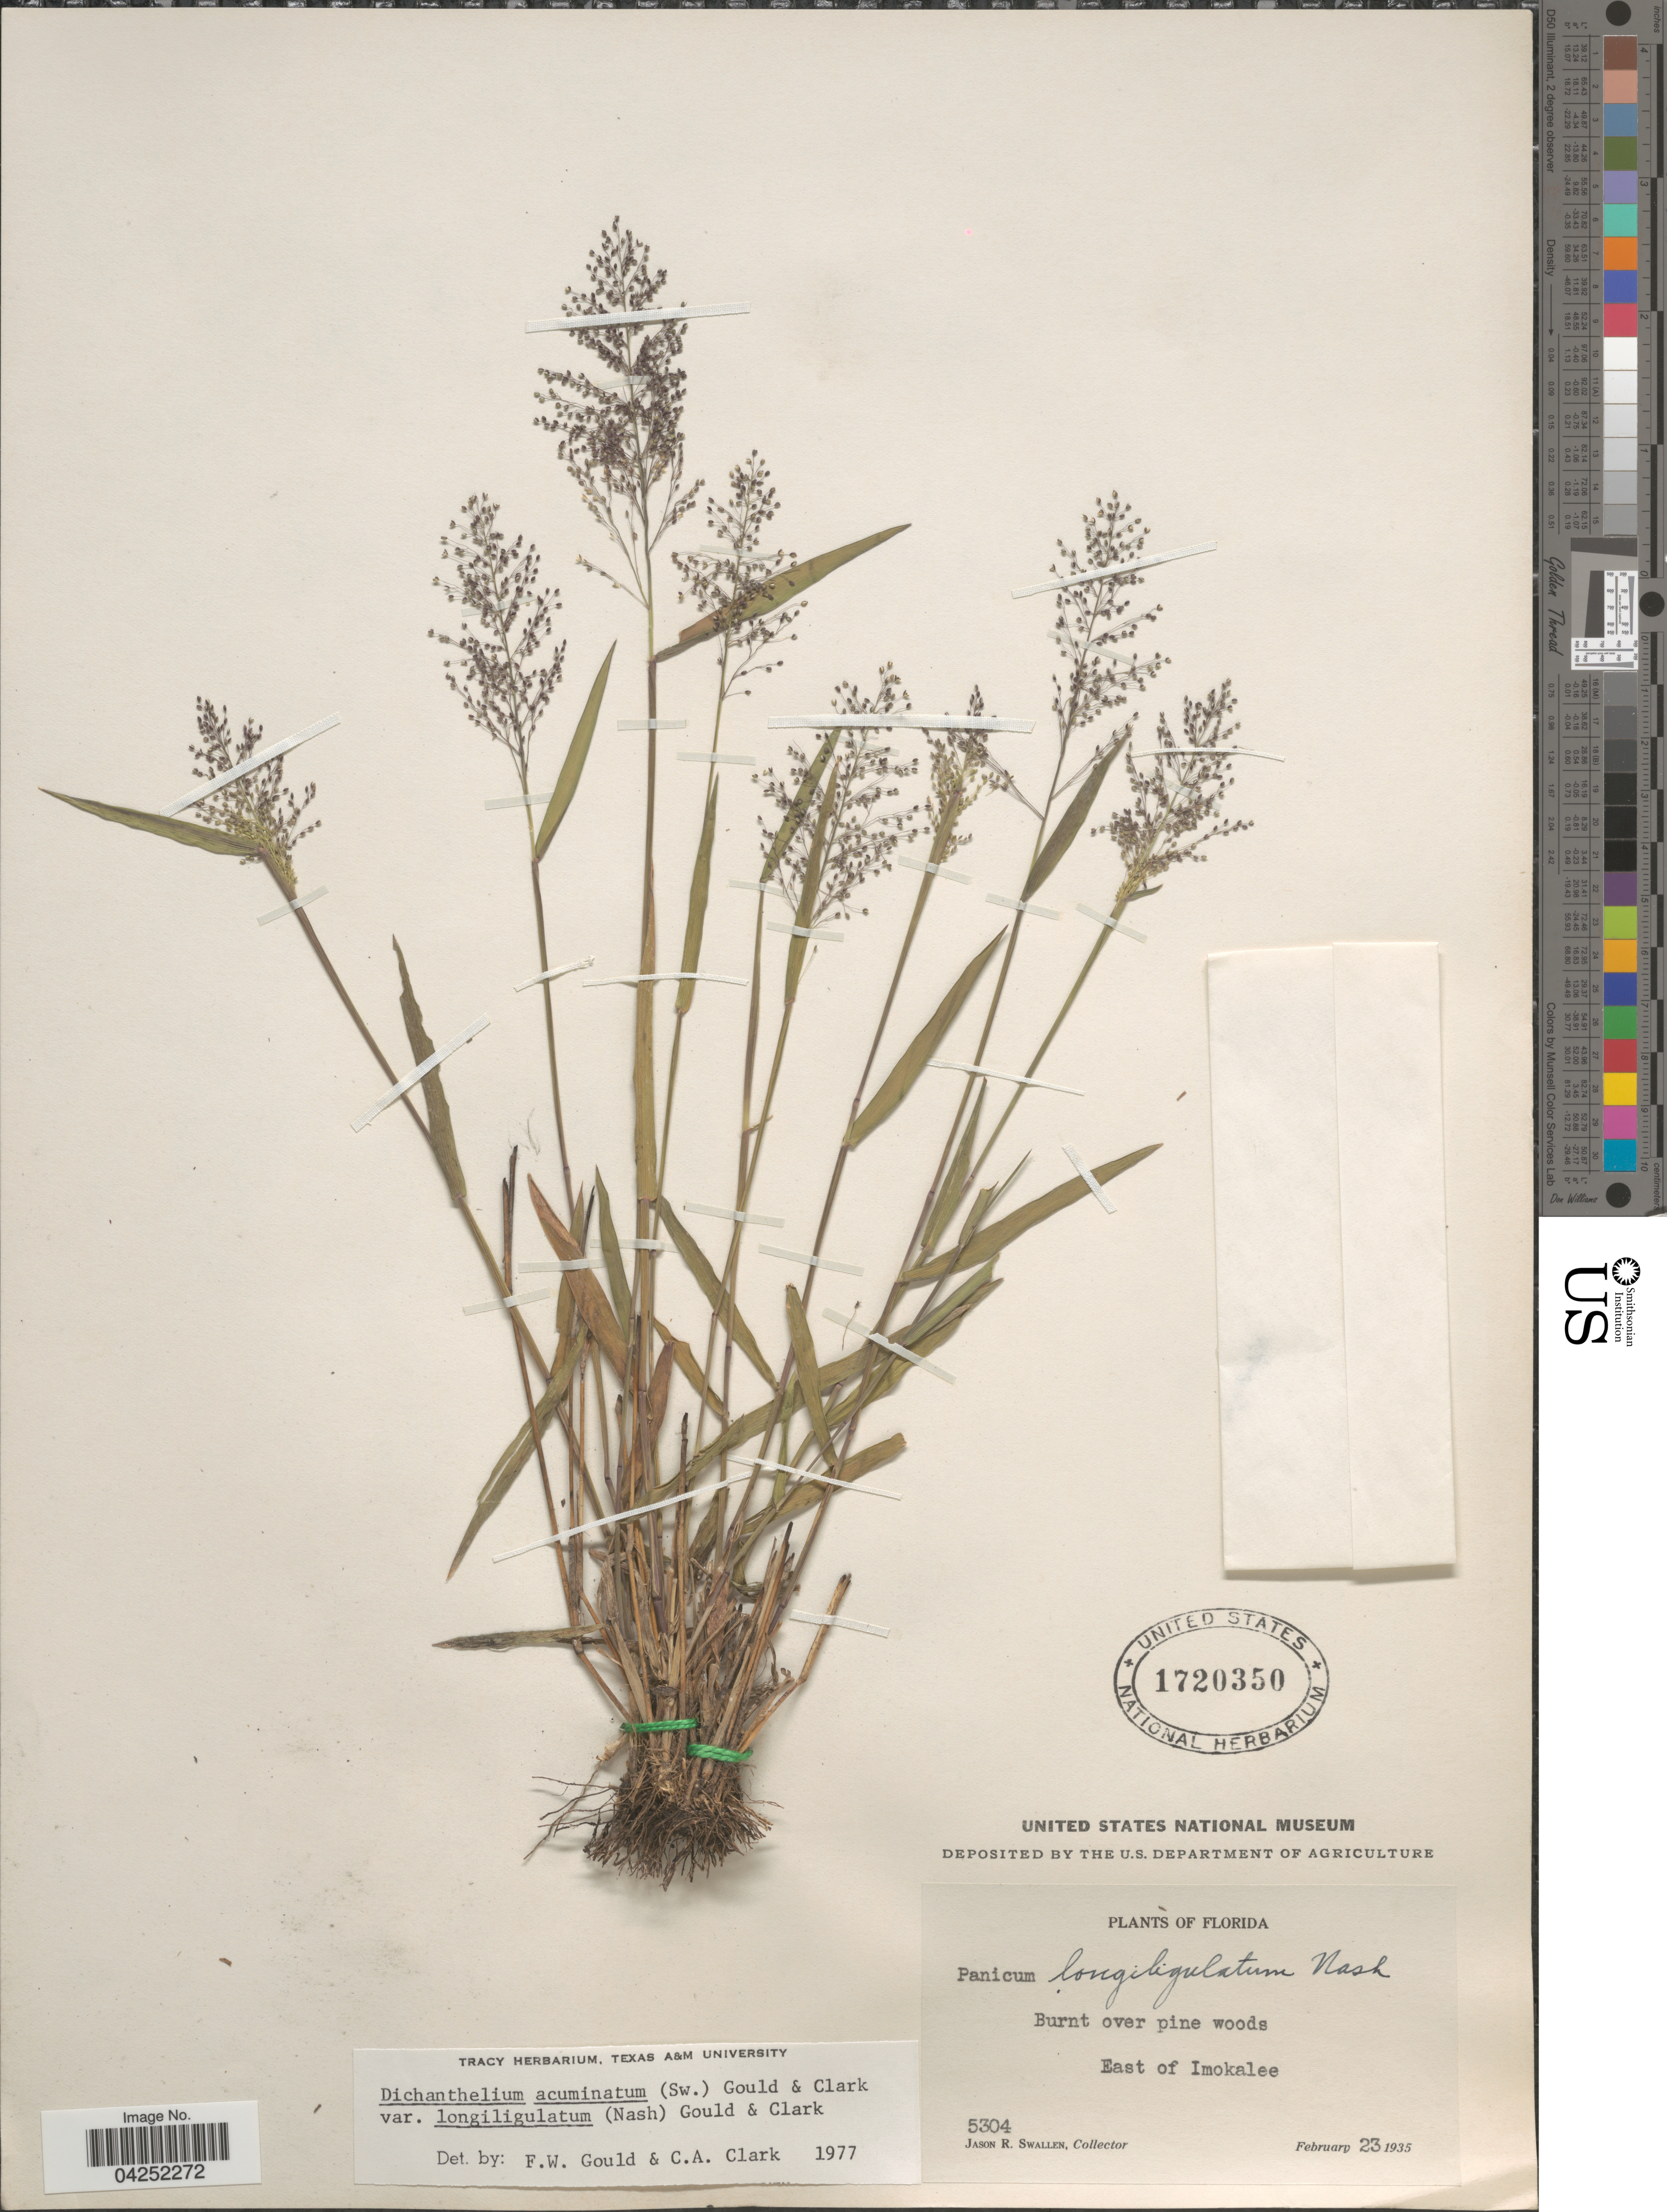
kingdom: Plantae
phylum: Tracheophyta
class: Liliopsida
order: Poales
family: Poaceae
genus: Dichanthelium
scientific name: Dichanthelium acuminatum var. longiligulatum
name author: (Nash) Gould & C.A. Clark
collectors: J. R. Swallen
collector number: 5304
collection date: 1935-02-23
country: United States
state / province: Florida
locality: Burnt over pine woods. East of Imokalee.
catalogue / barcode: US 1720350